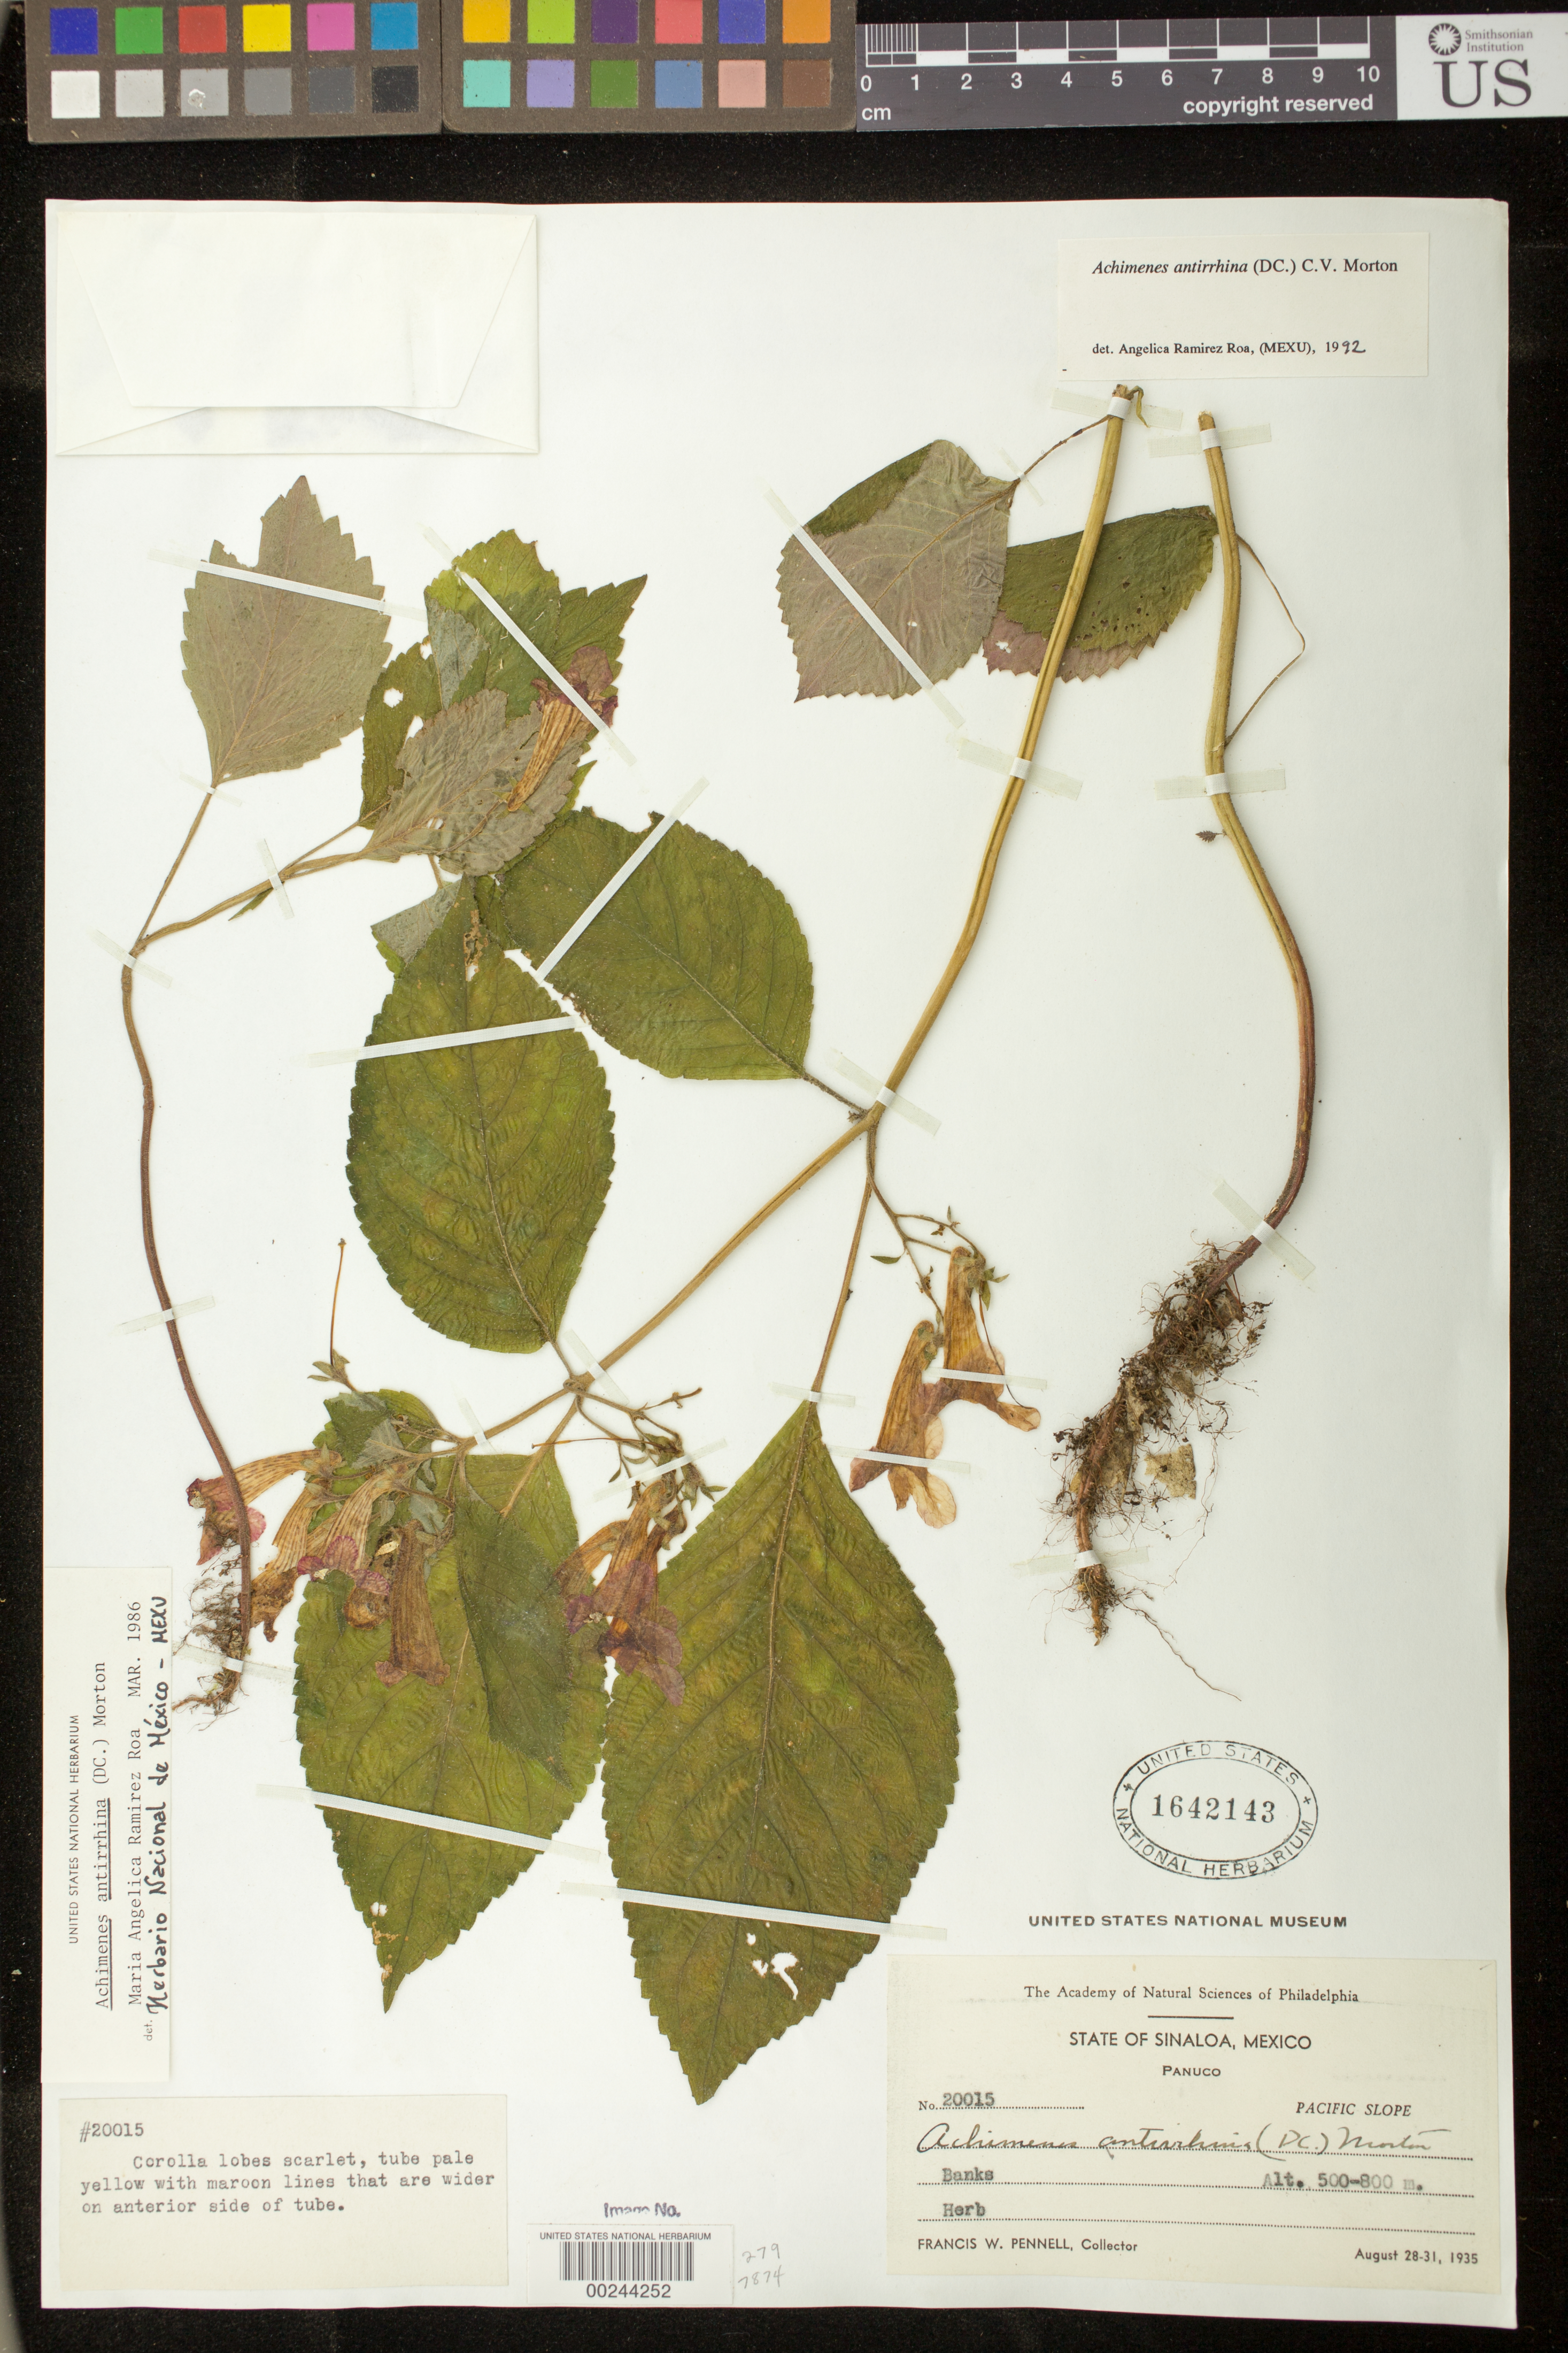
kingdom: Plantae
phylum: Tracheophyta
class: Magnoliopsida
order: Lamiales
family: Gesneriaceae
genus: Achimenes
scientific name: Achimenes antirrhina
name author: (DC.) C.V. Morton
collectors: F. W. Pennell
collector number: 20015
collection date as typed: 28-31 Aug 1935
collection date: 1935-08-28/1935-08-31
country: Mexico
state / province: Sinaloa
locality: Panuco, Pacific slope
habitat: Banks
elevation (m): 500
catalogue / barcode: US 1642143